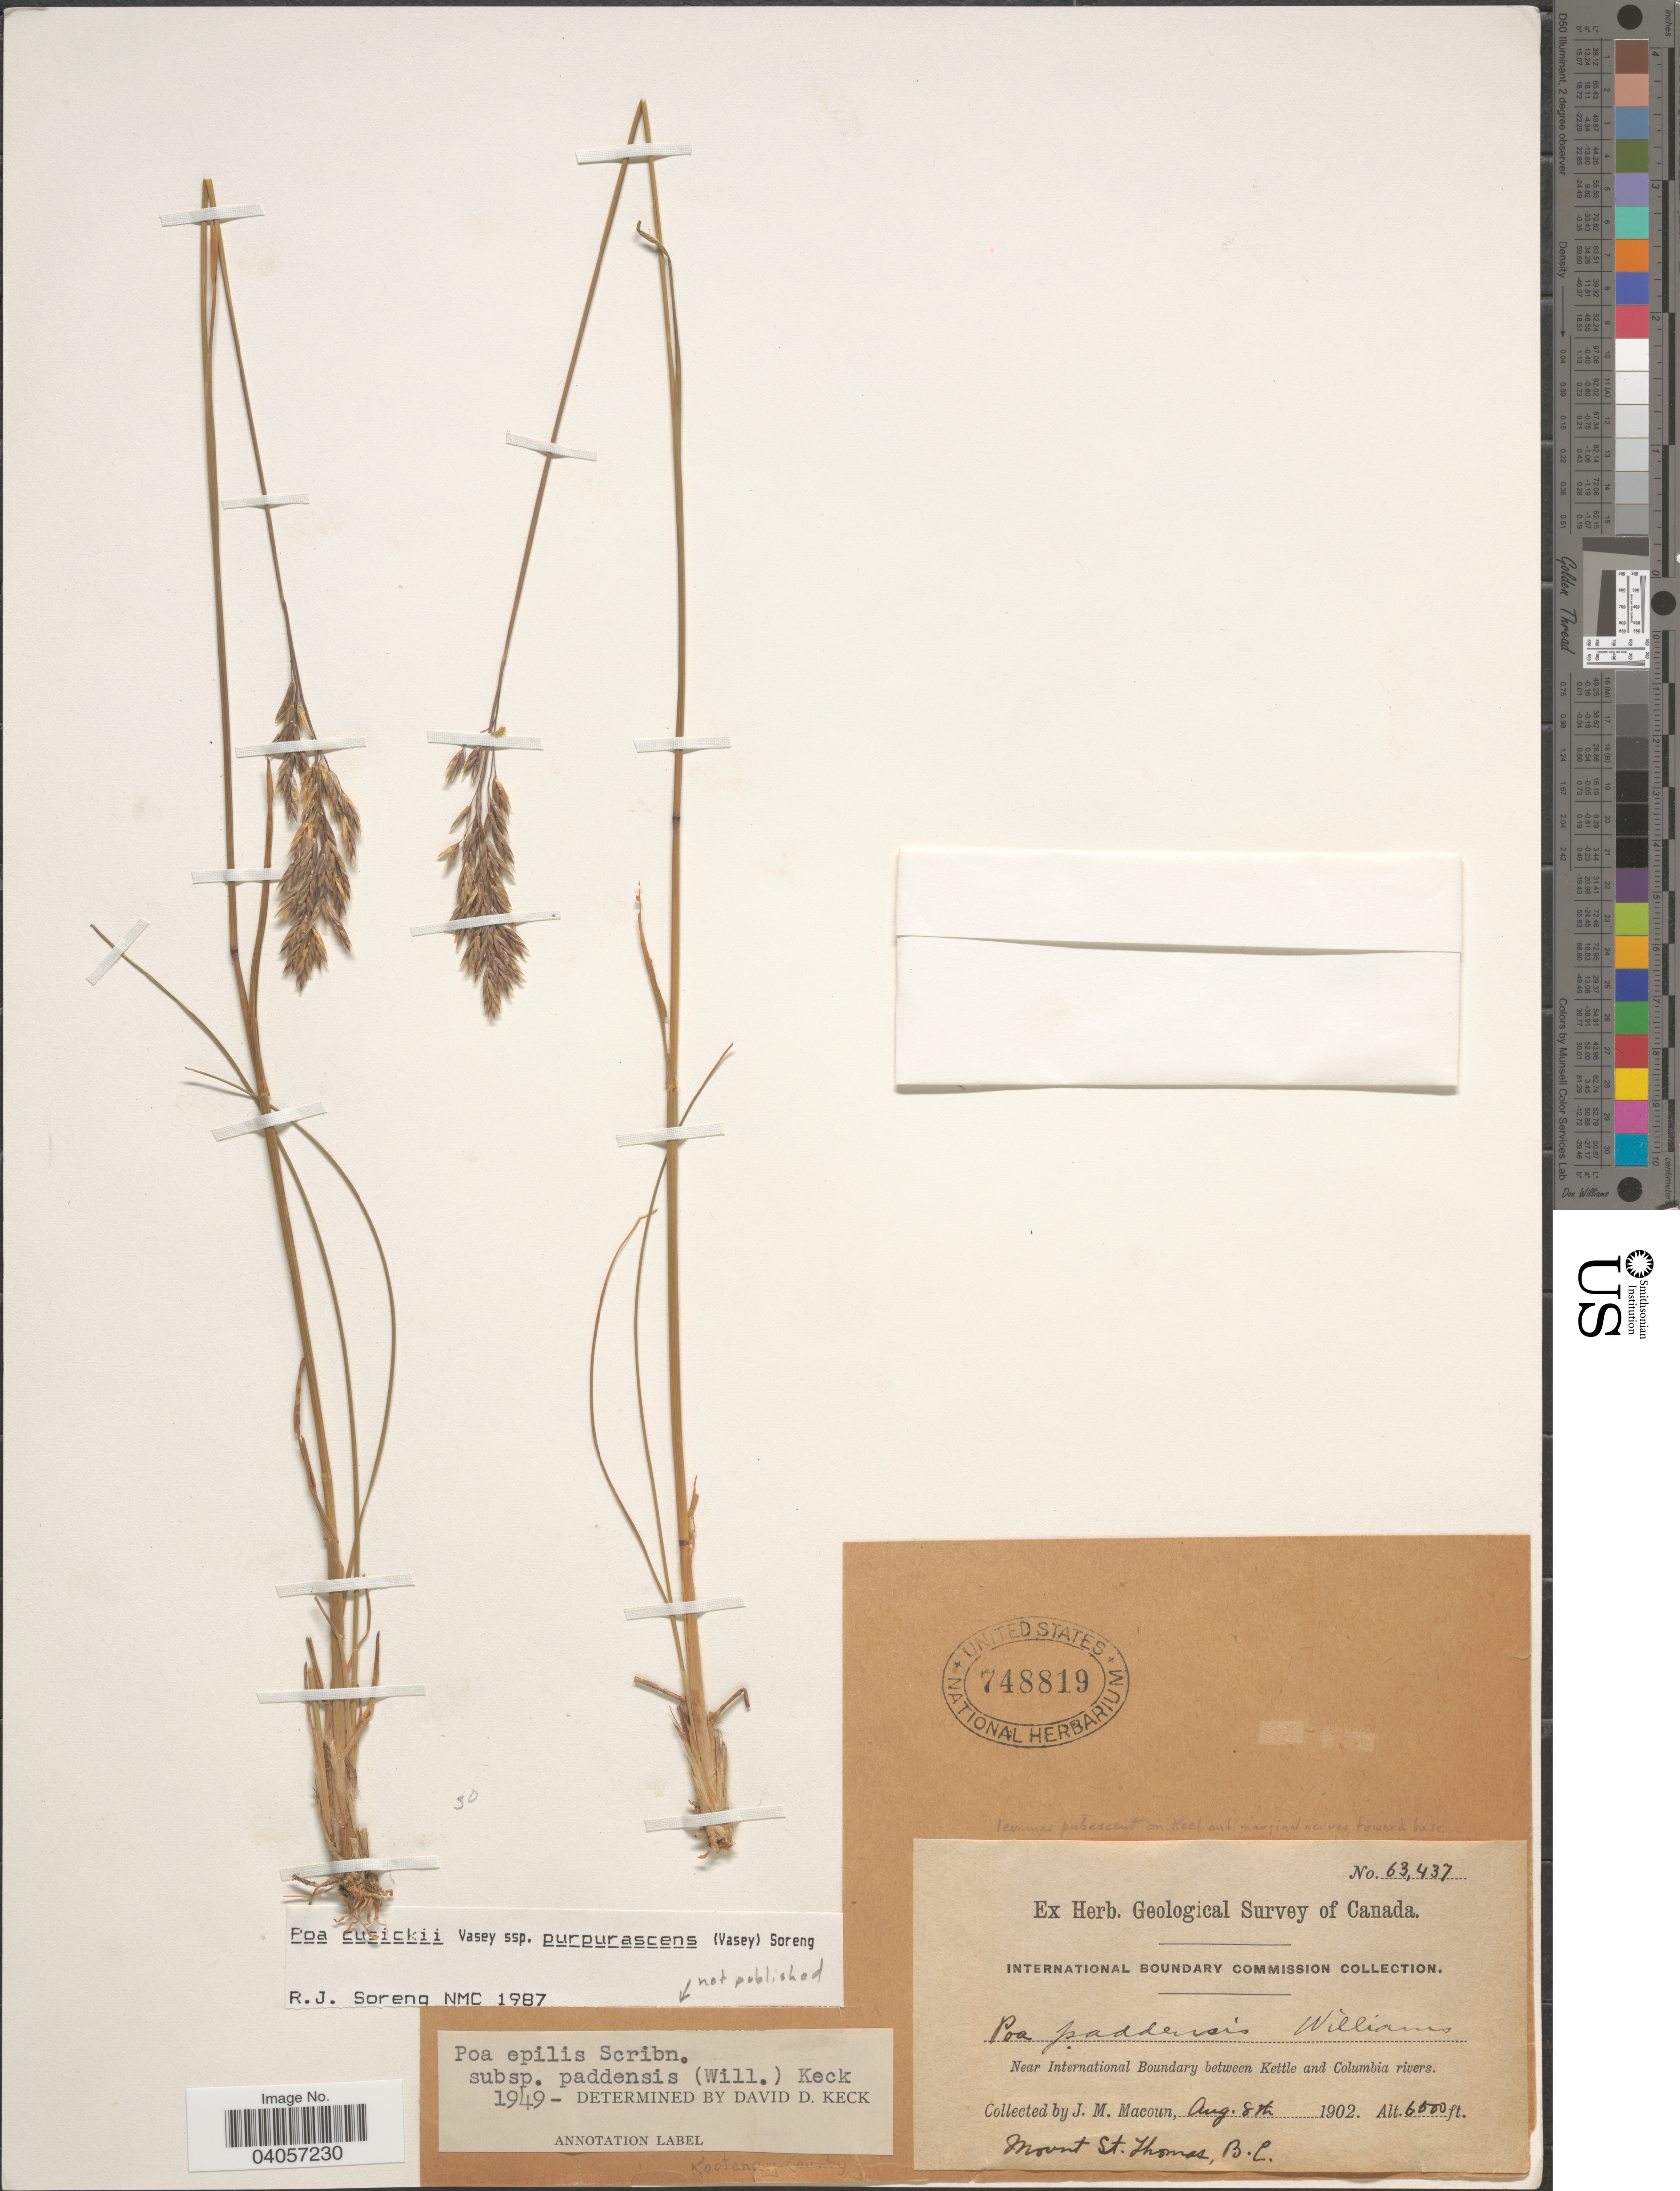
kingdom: Plantae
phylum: Tracheophyta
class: Liliopsida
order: Poales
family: Poaceae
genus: Poa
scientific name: Poa cusickii subsp. purpurascens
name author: (Vasey) Soreng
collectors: J. M. Macoun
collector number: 63437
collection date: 1902-08-08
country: Canada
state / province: British Columbia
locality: Near International Boundary between Kettle and Columbia rivers. Mount St. Thomas.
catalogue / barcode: US 748819